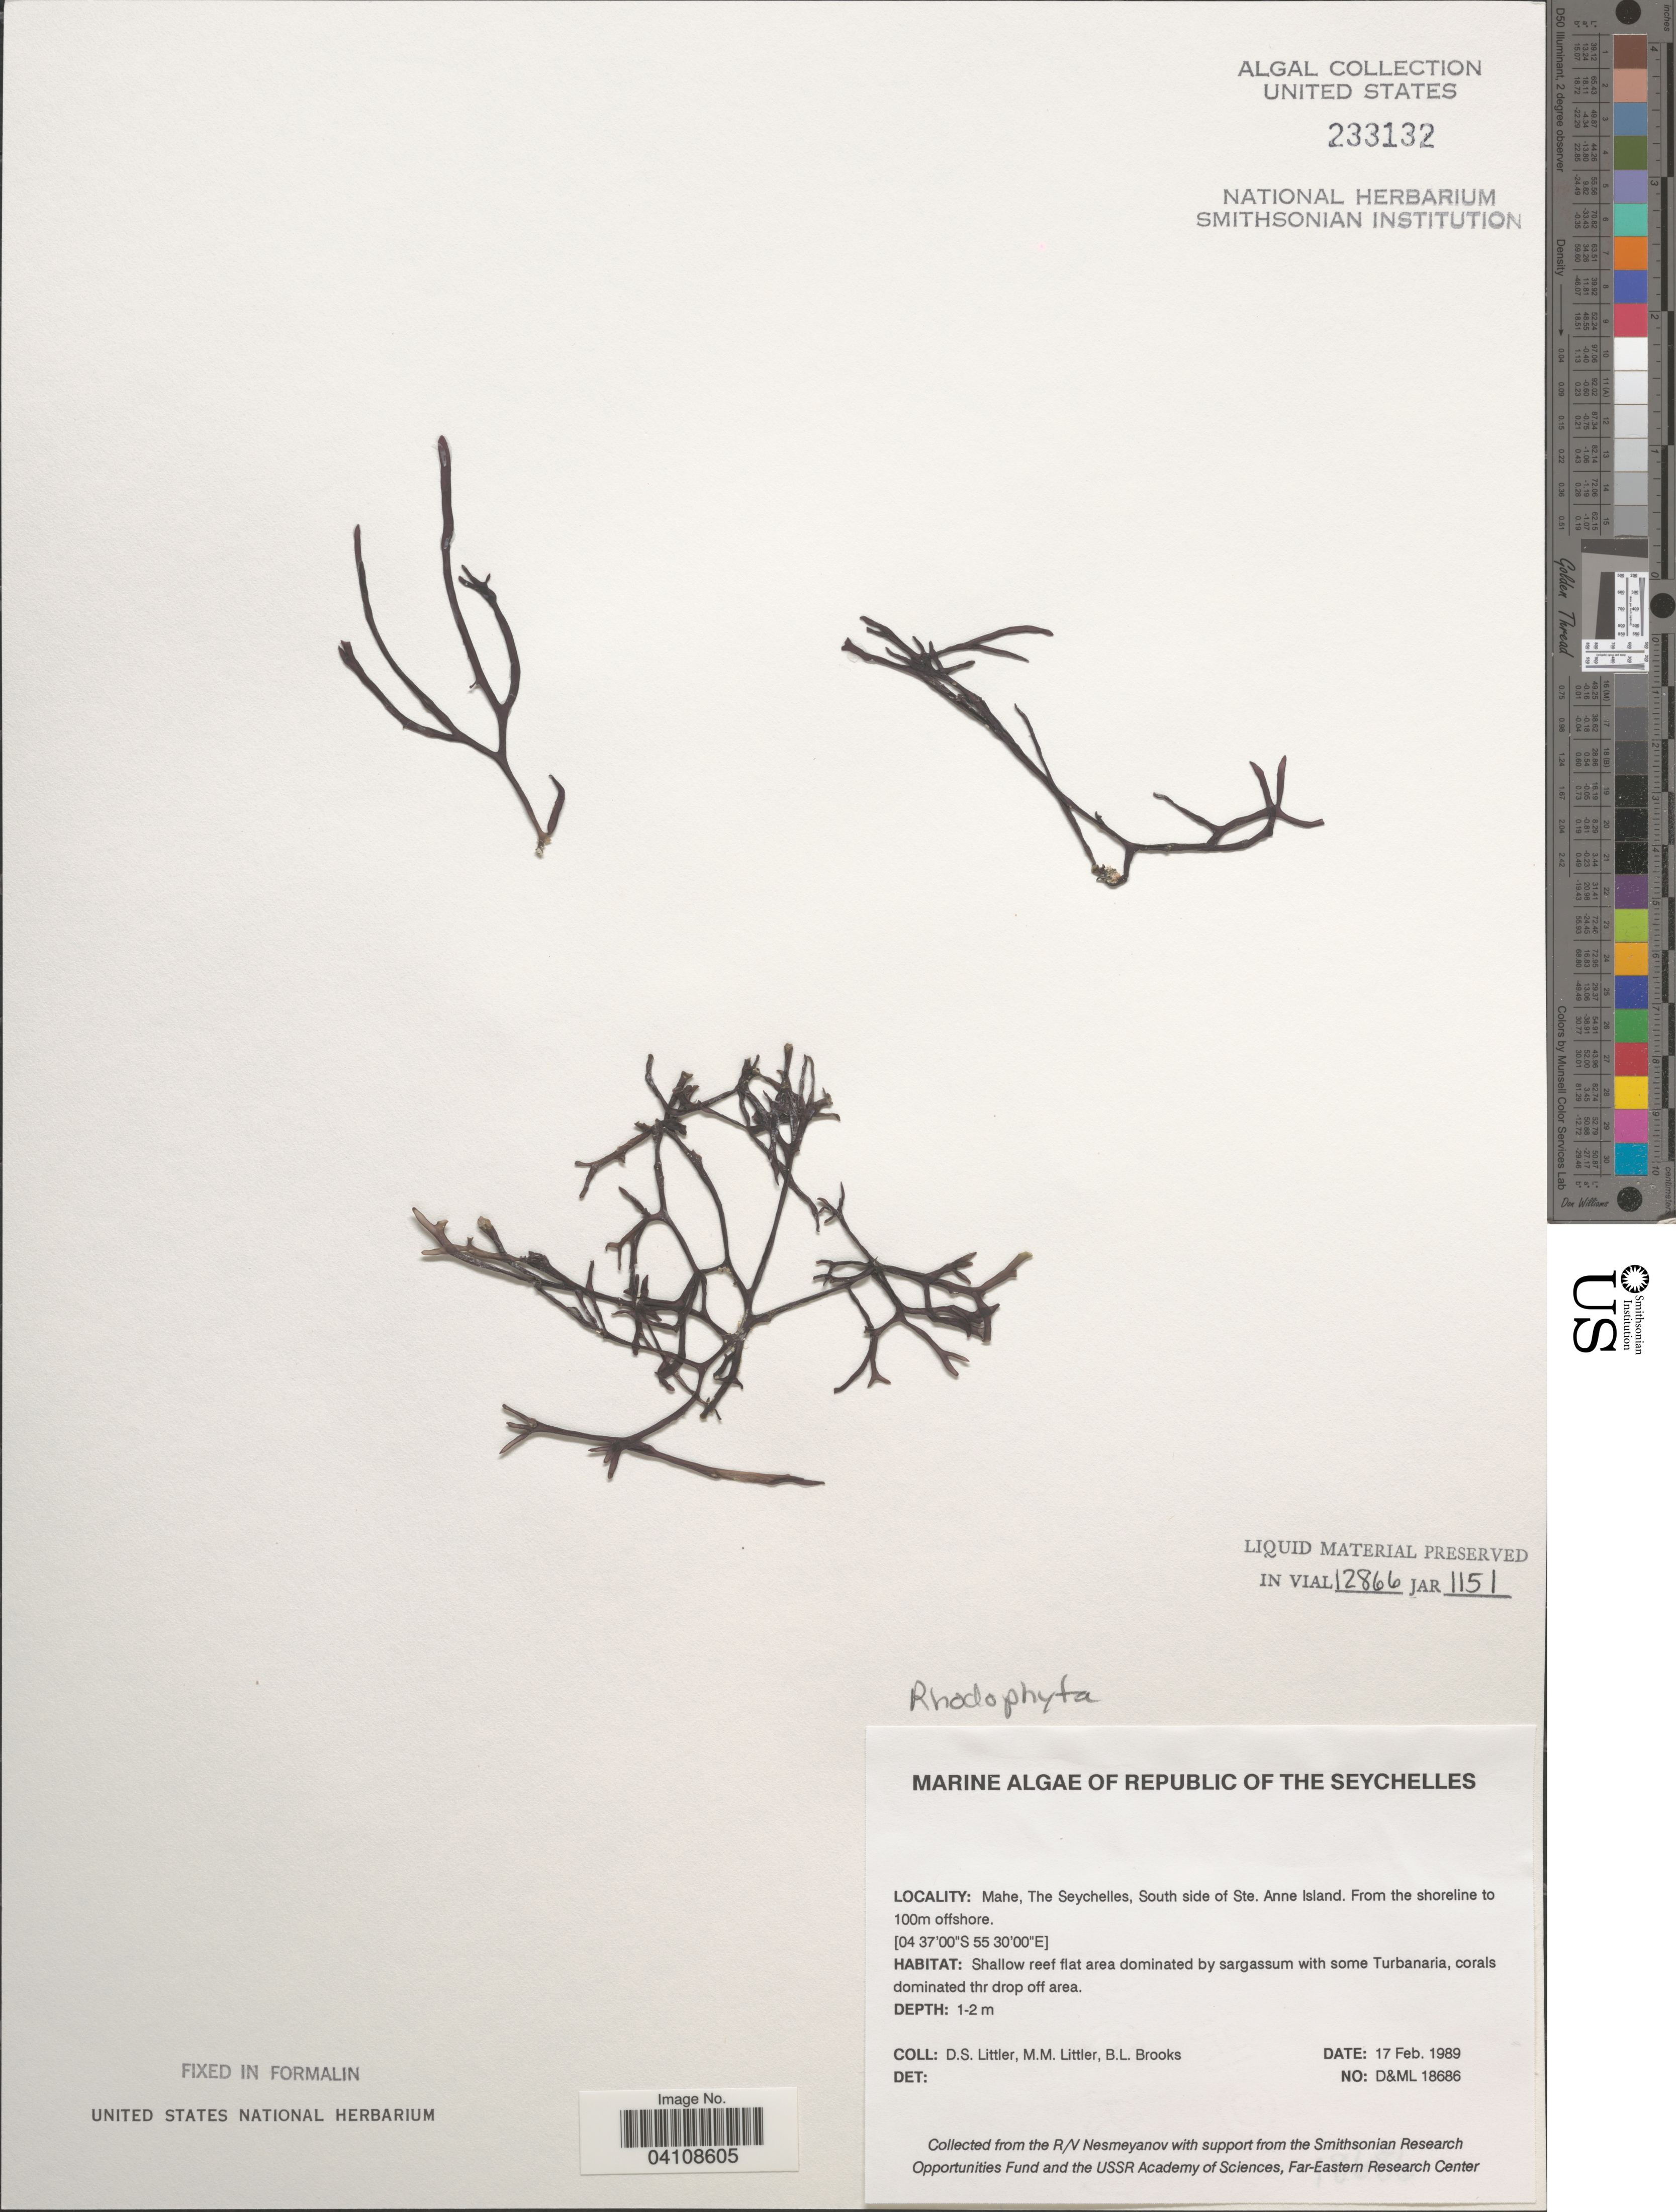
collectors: D. S. Littler & B. Brooks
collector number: D&ML18686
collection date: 1989-02-17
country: Seychelles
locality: Republic of The Seychelles. Mahe, South side of Ste. Anne Island. From the shoreline to 100m offshore.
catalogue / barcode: US 233132